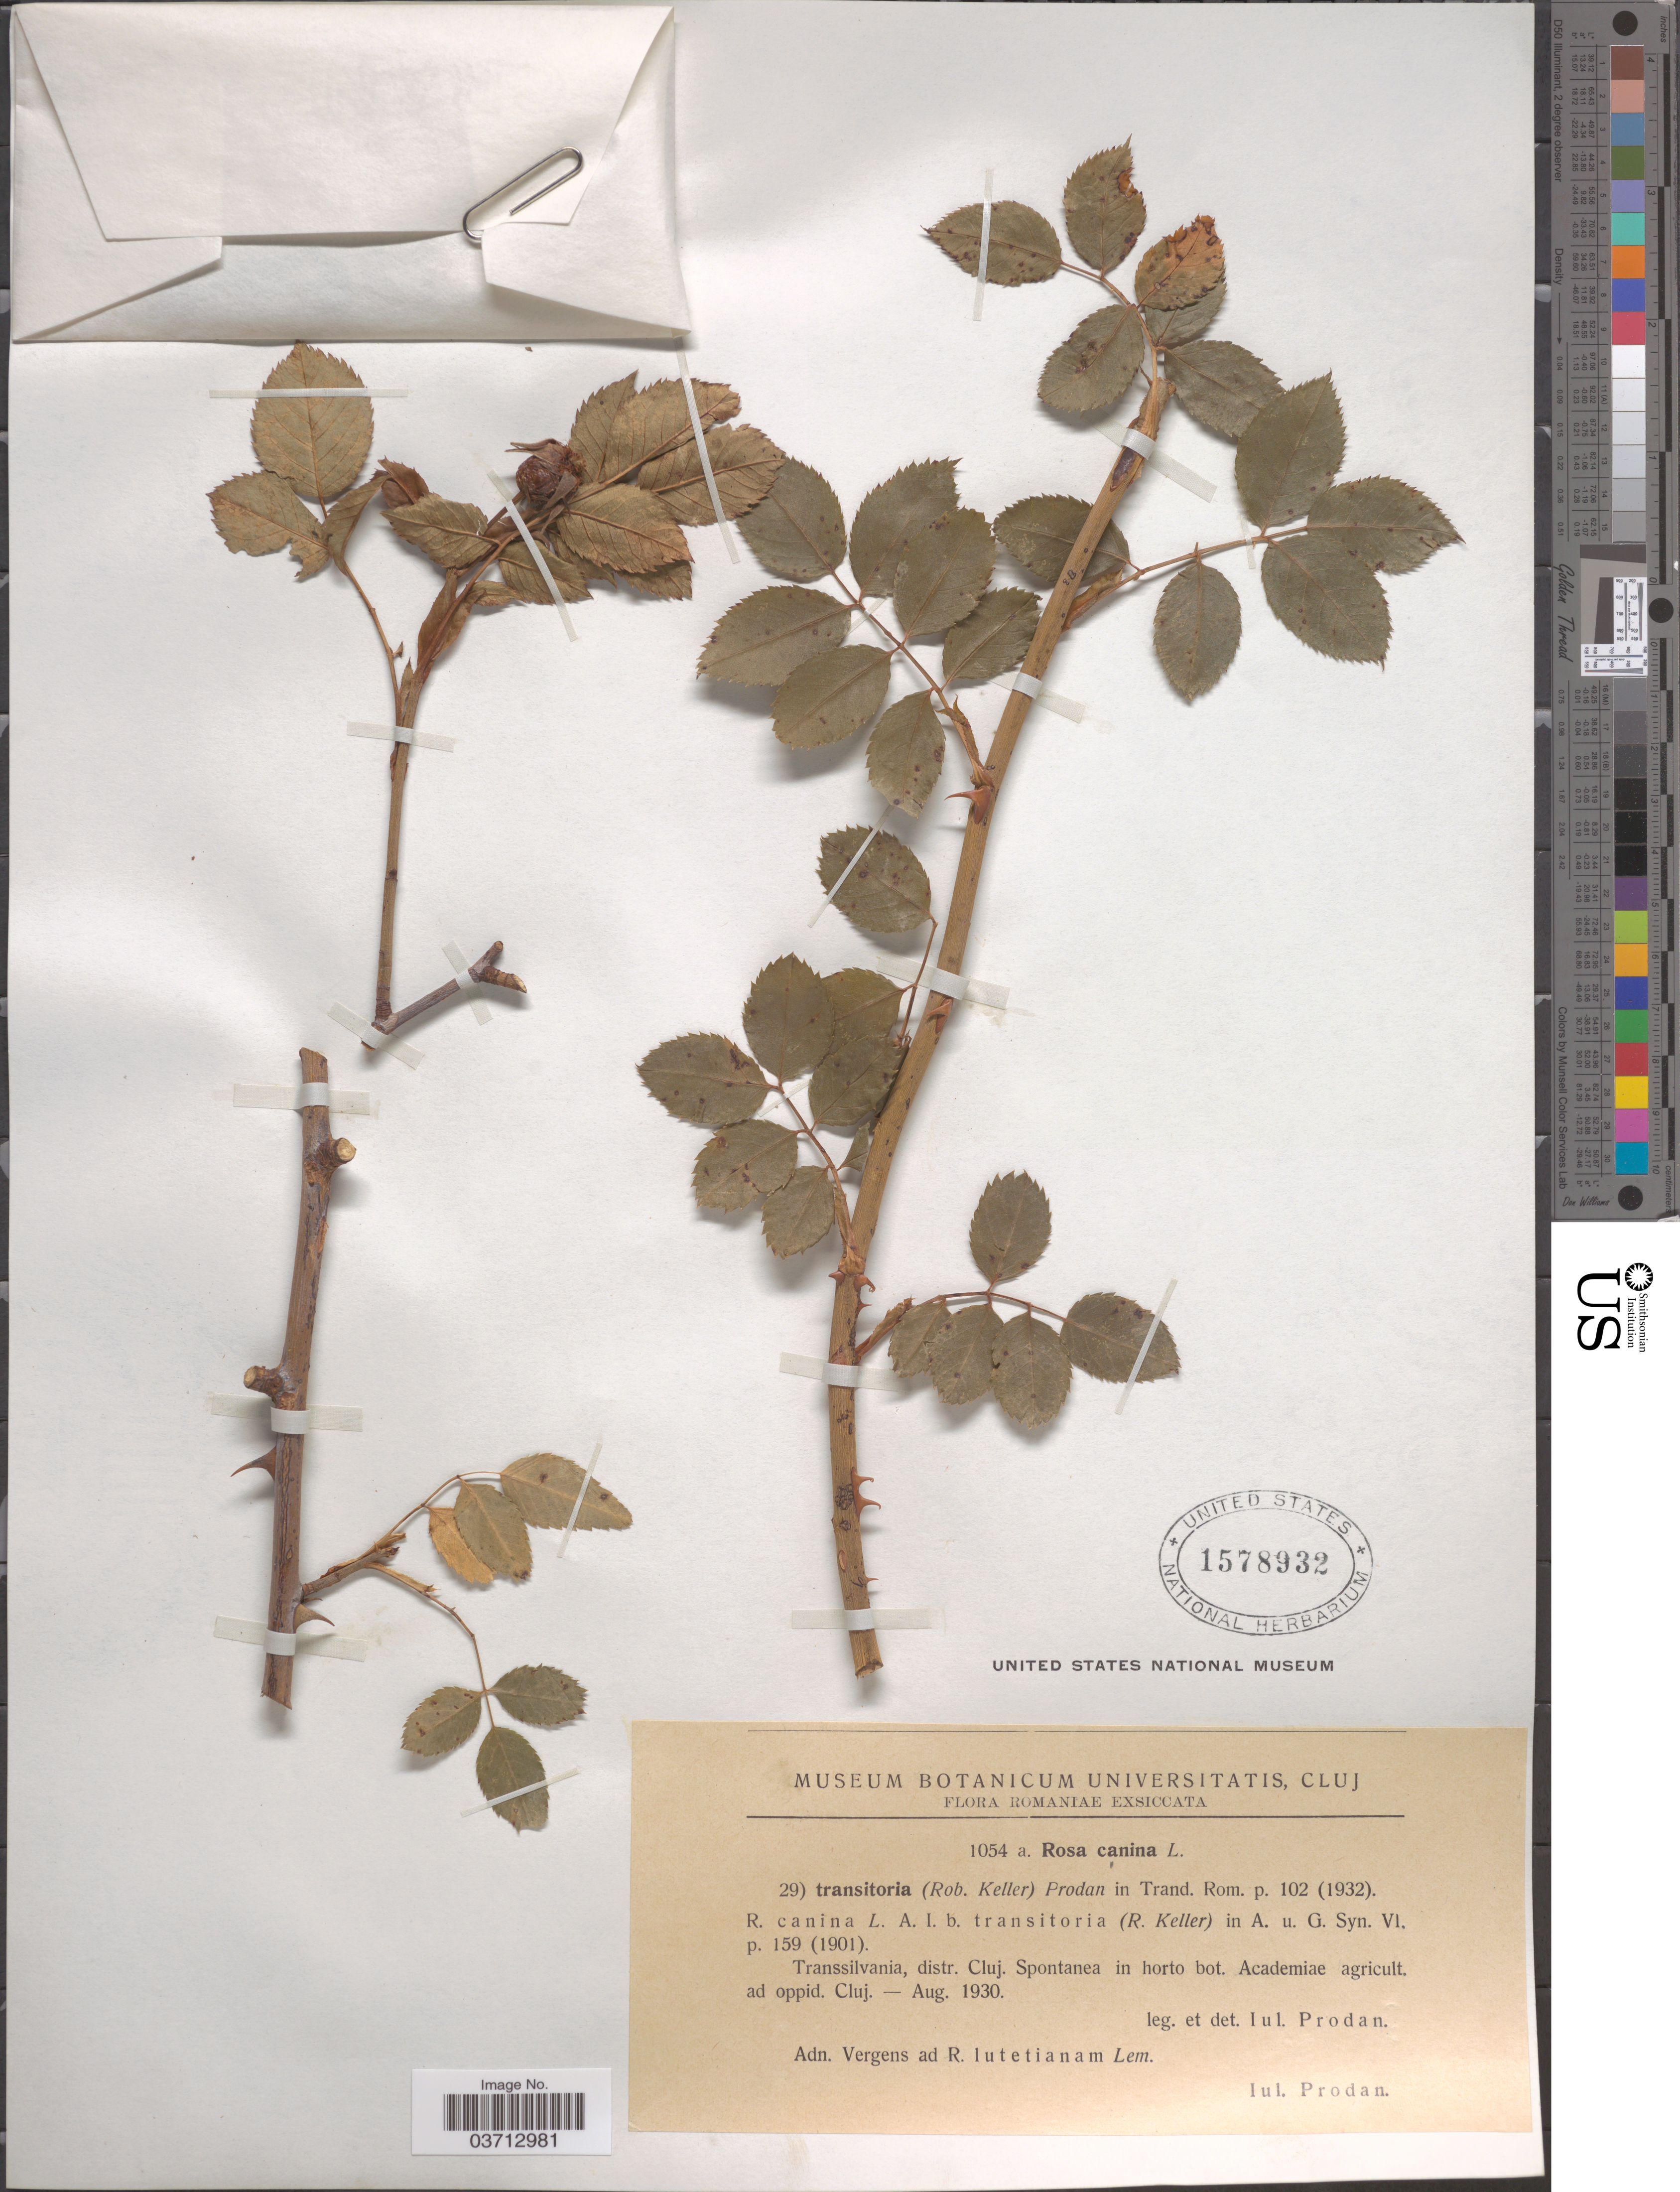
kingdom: Plantae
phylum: Tracheophyta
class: Magnoliopsida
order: Rosales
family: Rosaceae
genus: Rosa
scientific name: Rosa canina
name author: L.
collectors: I. Prodán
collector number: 1054a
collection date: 1930-08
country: Romania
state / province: Cluj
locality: Romaniae. Transsilvania, distr. Cluj. Spontanea in horto bot. Academiae agricult. ad oppid. Cluj.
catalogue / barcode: US 1578932